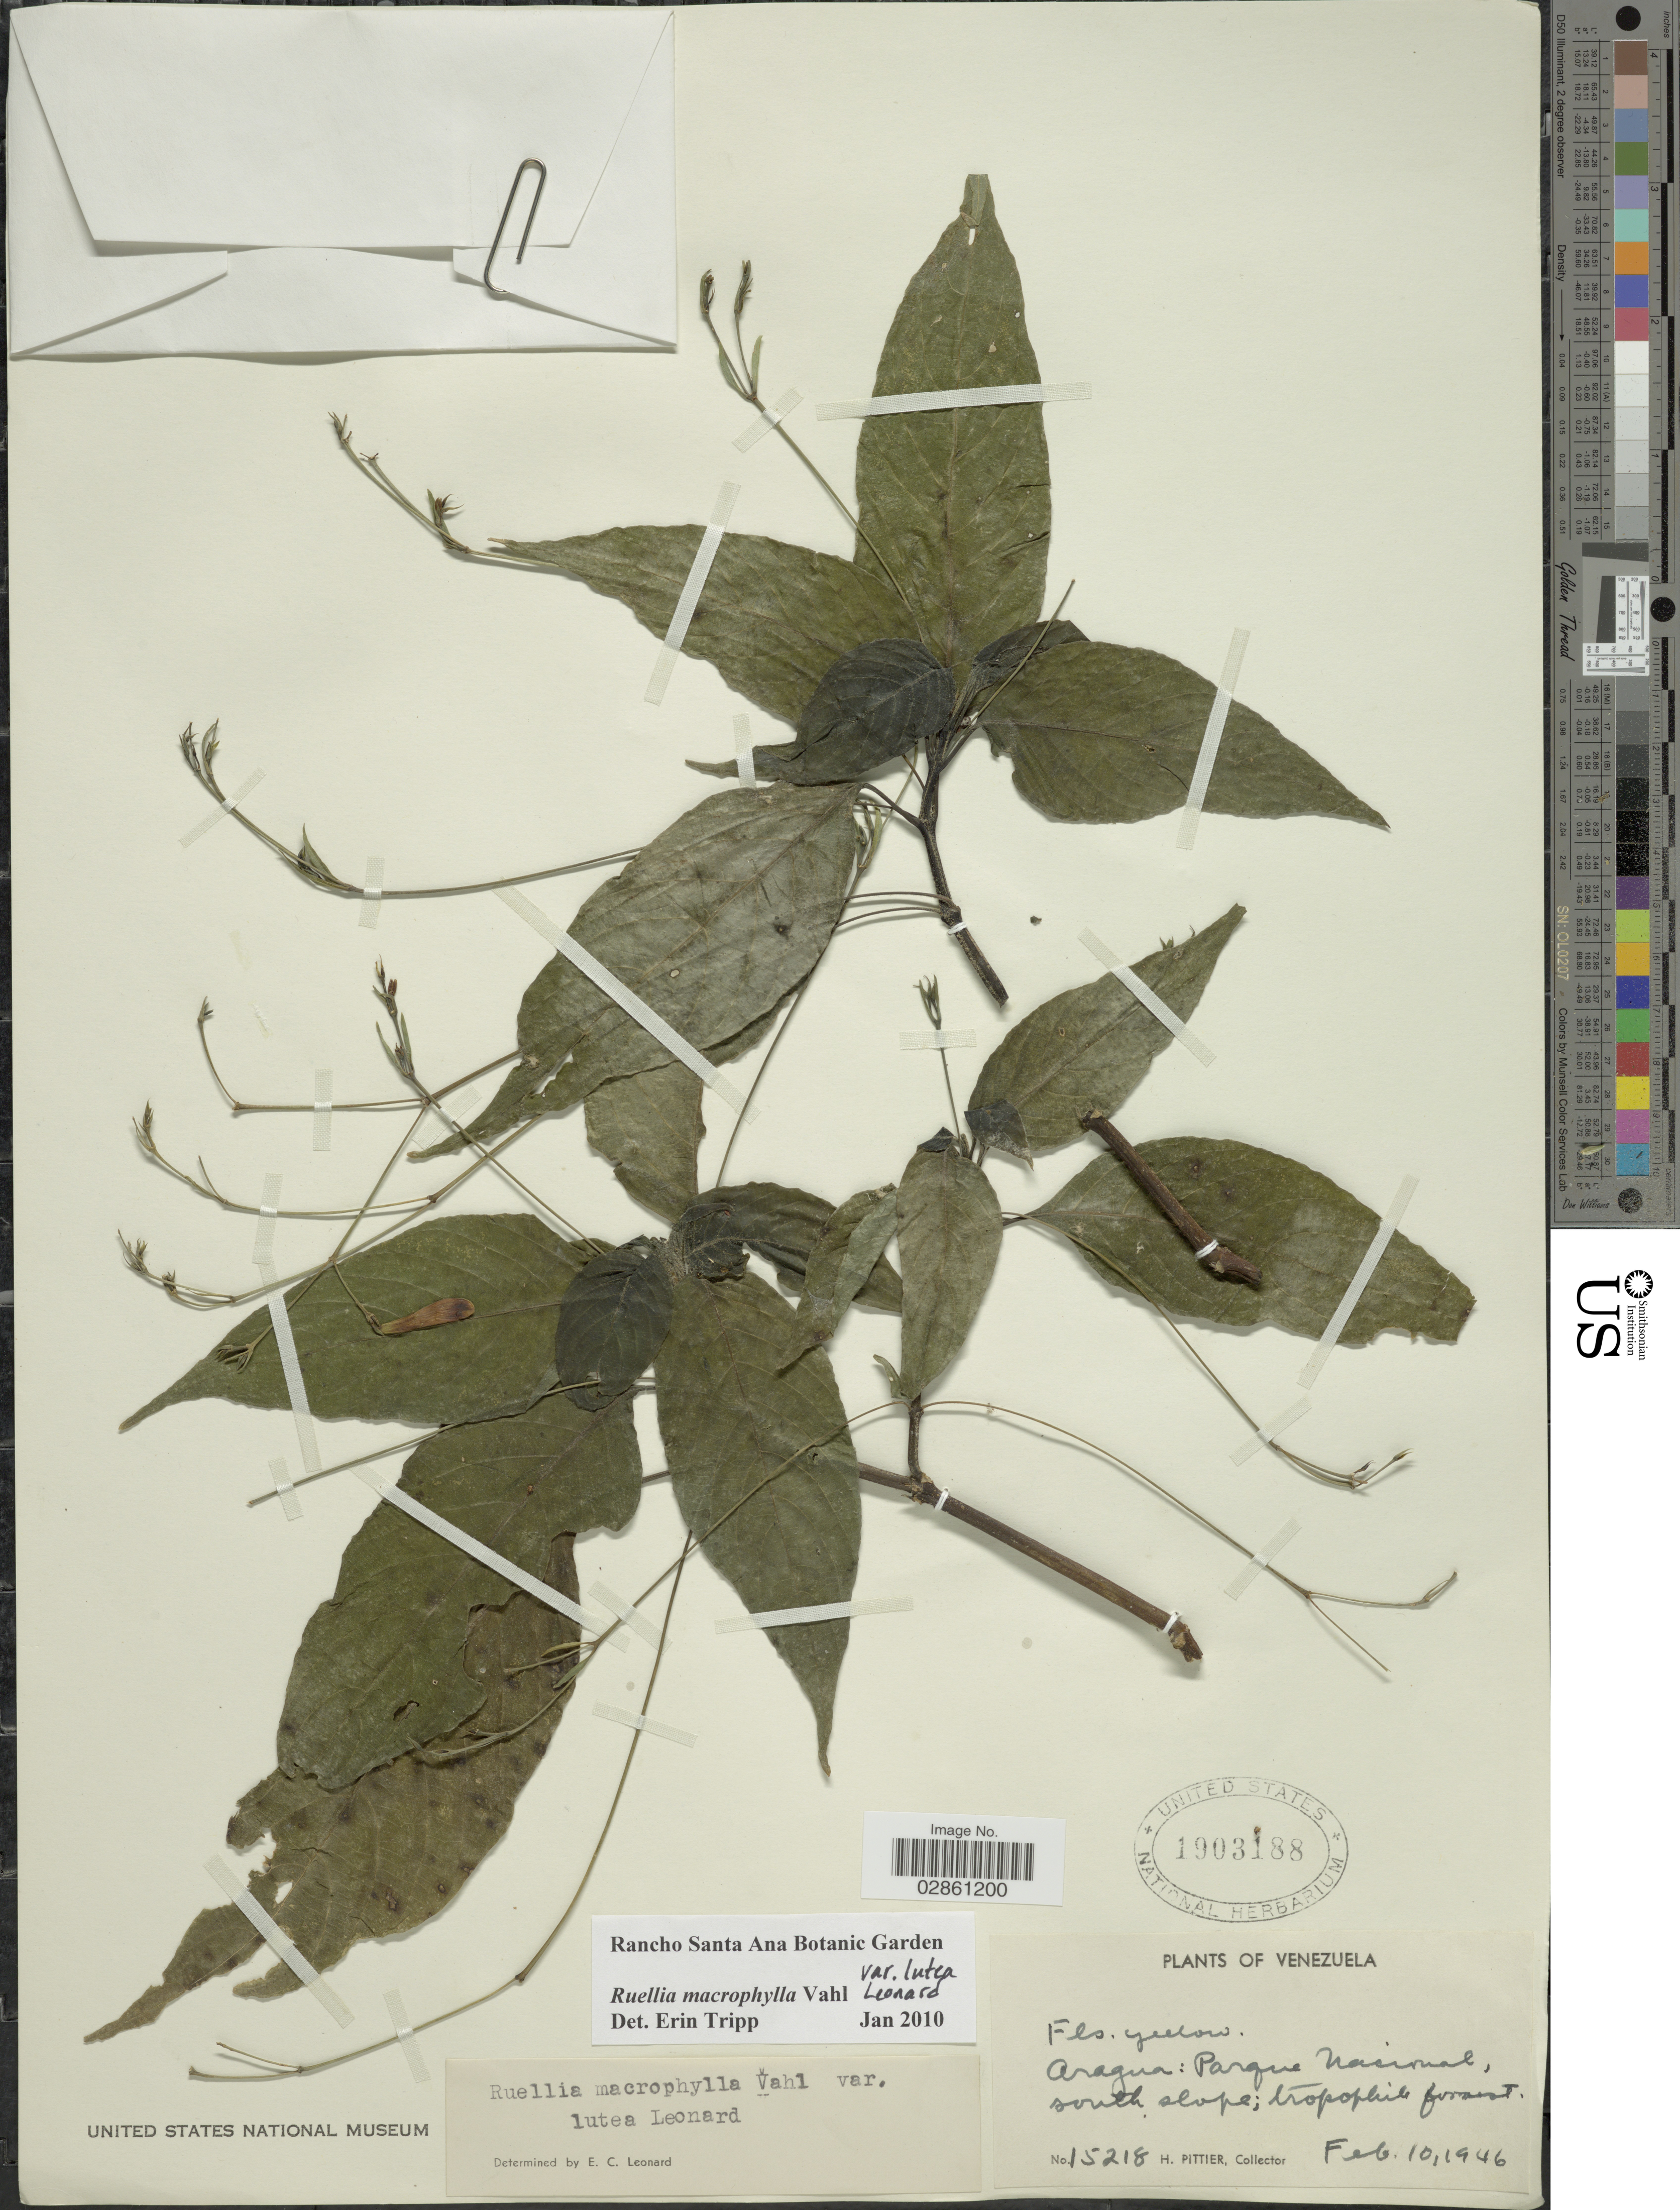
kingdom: Plantae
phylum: Tracheophyta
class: Magnoliopsida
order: Lamiales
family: Acanthaceae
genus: Ruellia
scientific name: Ruellia macrophylla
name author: Vahl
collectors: H. F. Pittier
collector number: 15218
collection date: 1946-02-10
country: Venezuela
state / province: Aragua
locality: Parque Nacional, south slope.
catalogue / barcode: US 1903188